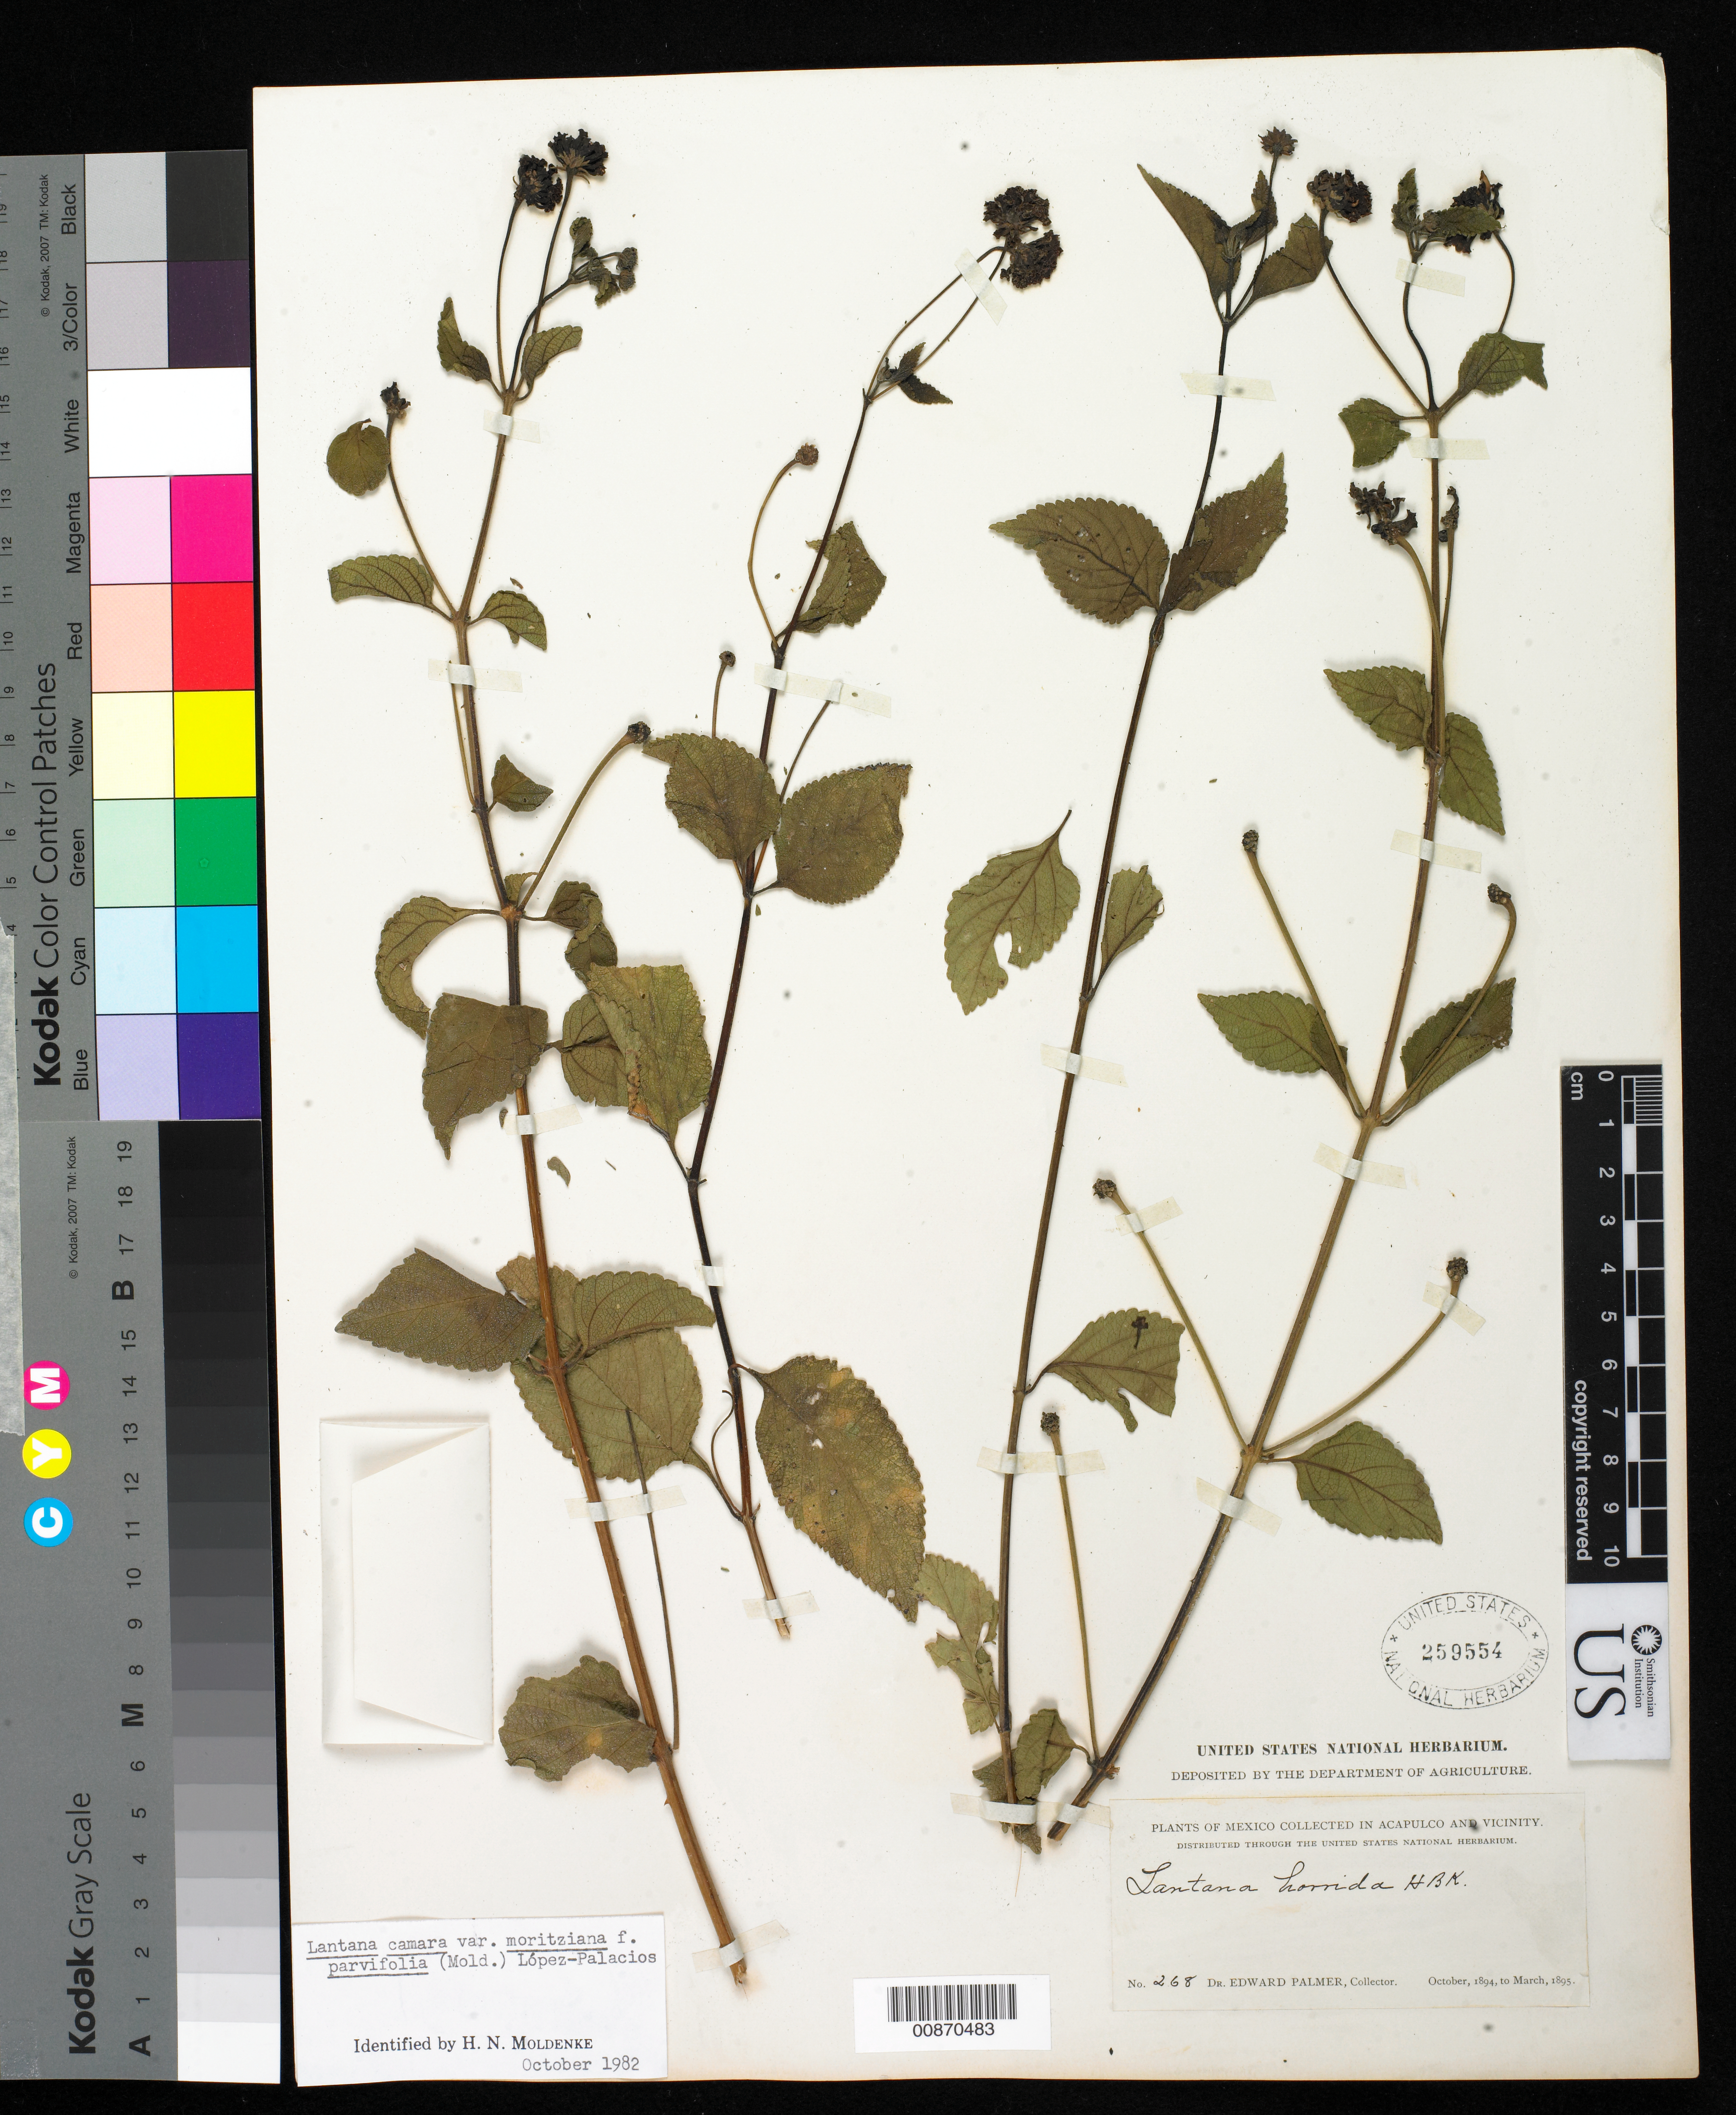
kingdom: Plantae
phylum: Tracheophyta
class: Magnoliopsida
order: Lamiales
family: Verbenaceae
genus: Lantana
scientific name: Lantana camara var. moritziana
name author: (Otto & A. Dietr.) López-Pal.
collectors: E. Palmer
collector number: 268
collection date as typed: Oct 1894 to -- Mar 1895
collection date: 1894-10/1895-03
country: Mexico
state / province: Guerrero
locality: Acapulco, Guerrero and vicinity.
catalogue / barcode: US 259554